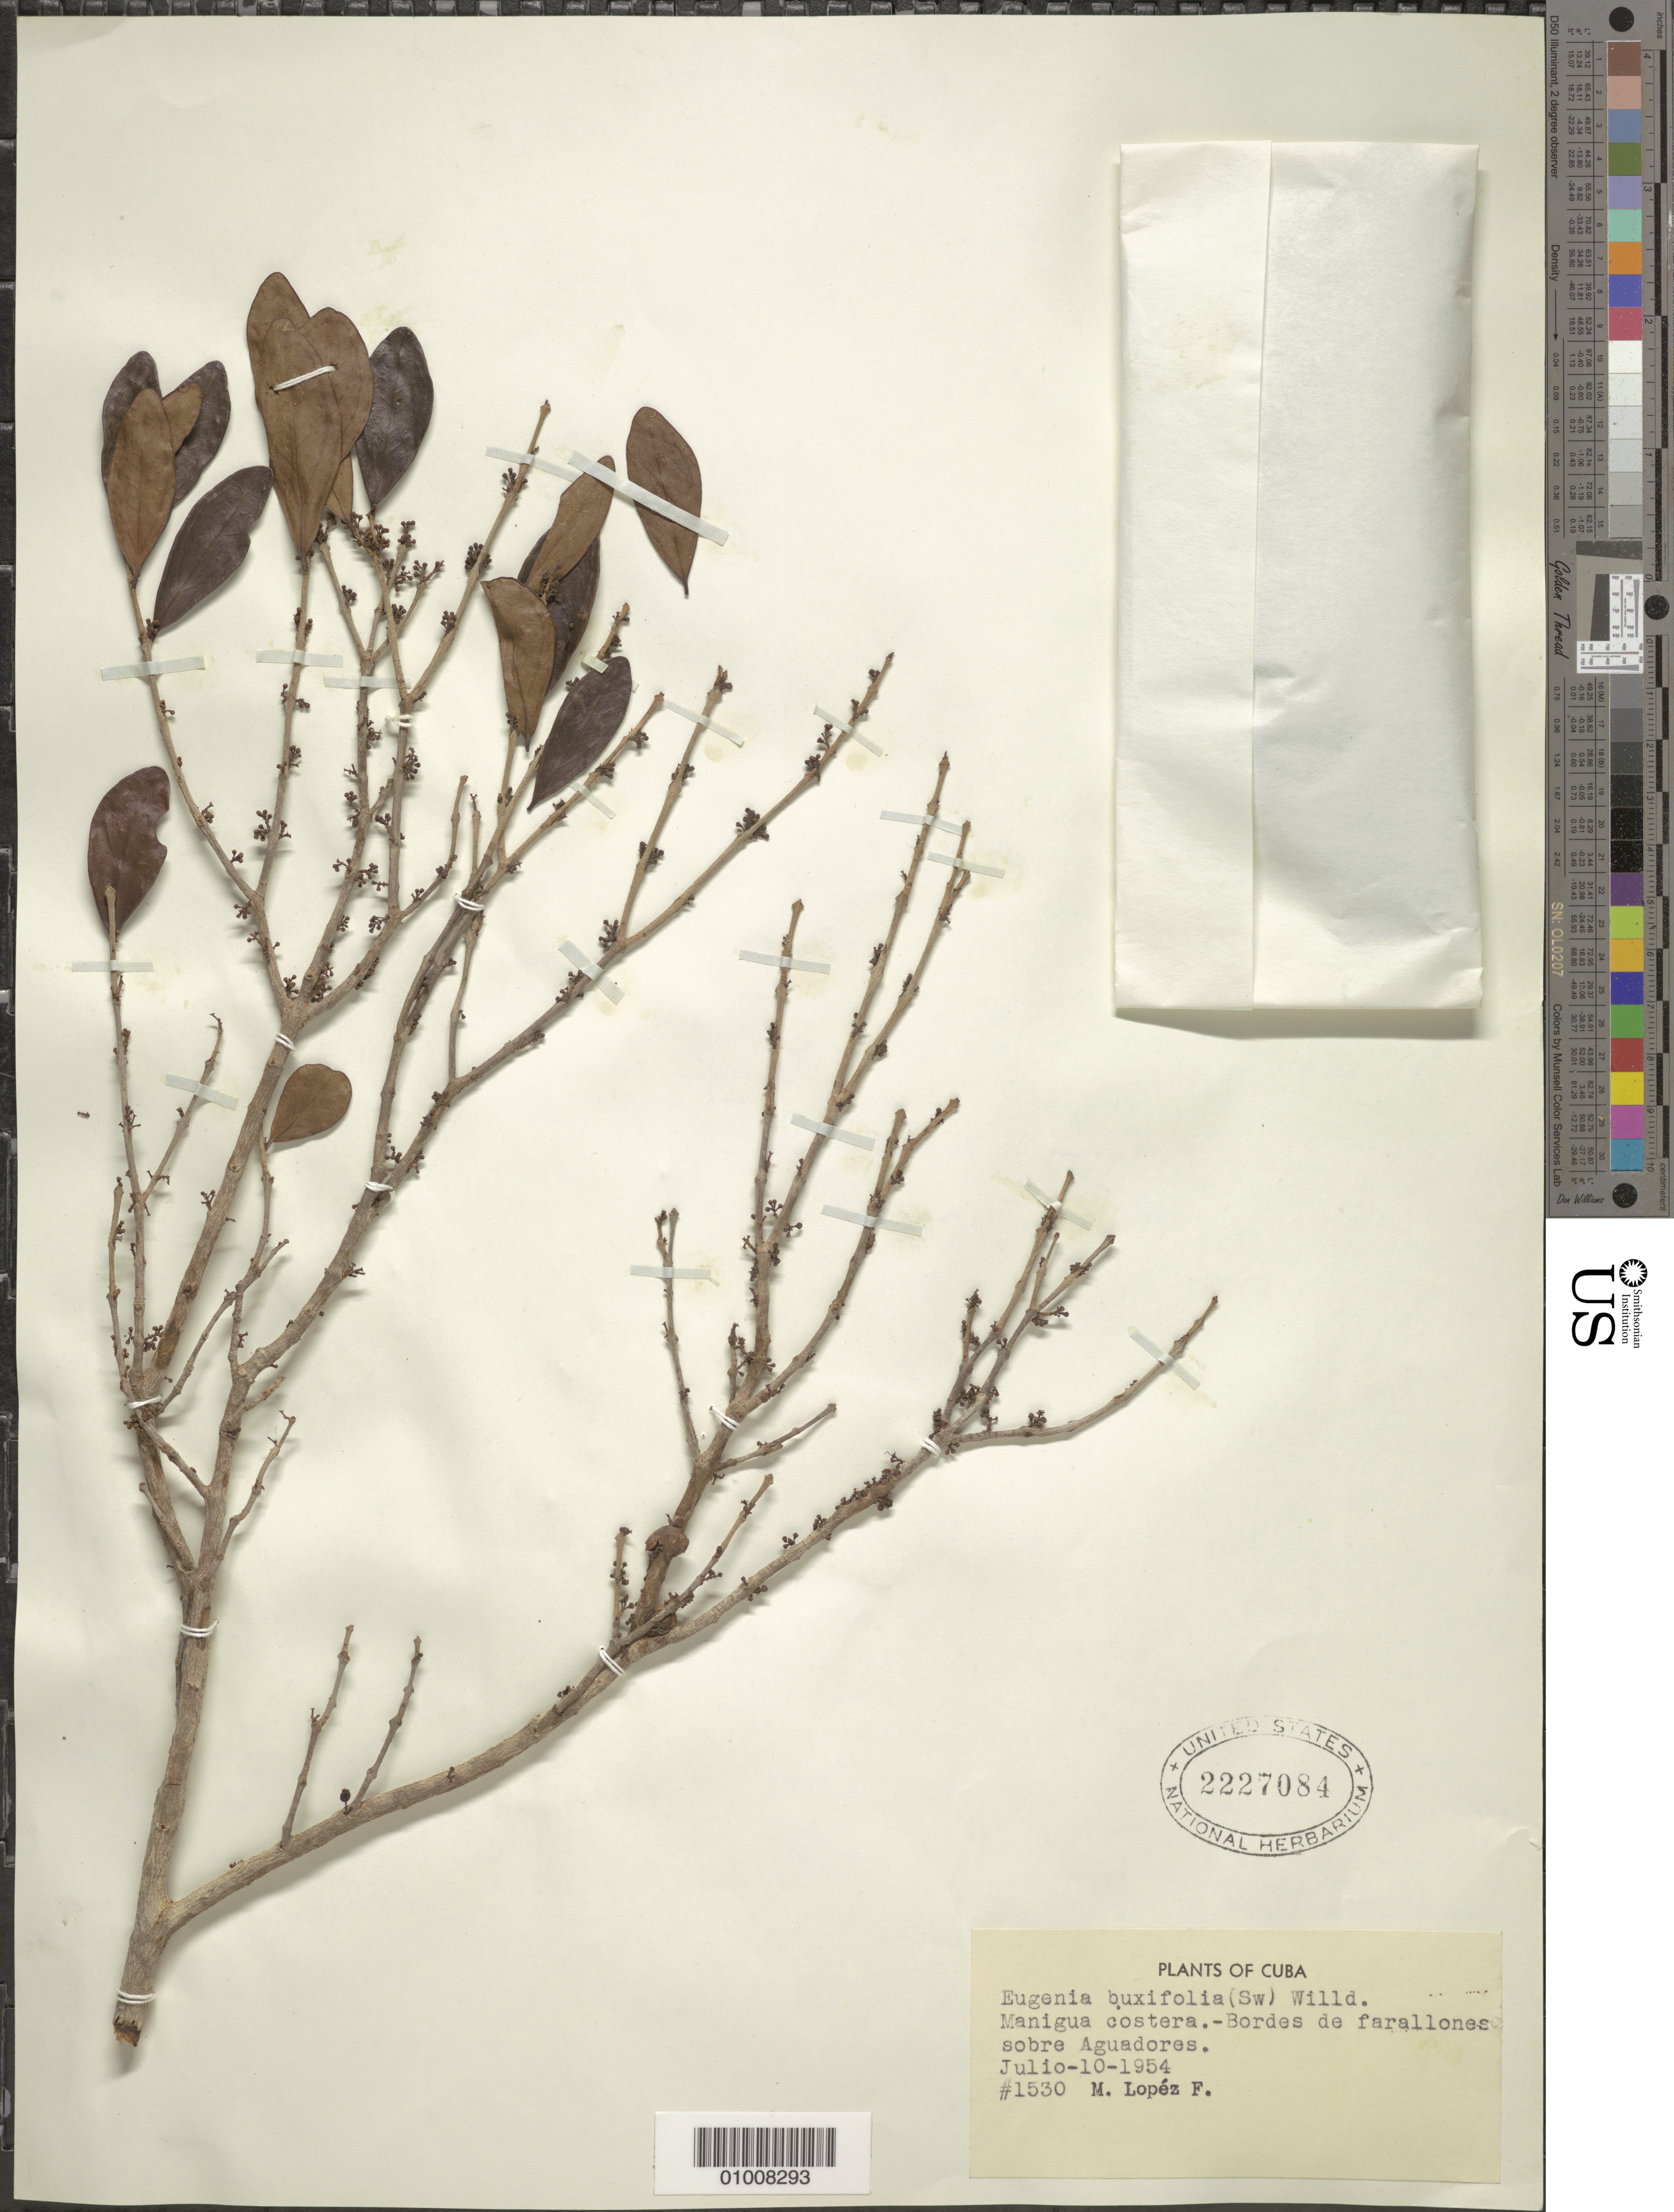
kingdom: Plantae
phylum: Tracheophyta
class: Magnoliopsida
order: Myrtales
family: Myrtaceae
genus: Eugenia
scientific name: Eugenia foetida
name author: Pers.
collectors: M. López Figueiras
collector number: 1530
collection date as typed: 10 Jul 1954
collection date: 1954-07-10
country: Cuba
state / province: Santiago de Cuba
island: Cuba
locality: Manigua costera -Bordes de farallones sobre Aguadores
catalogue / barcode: US 2227084